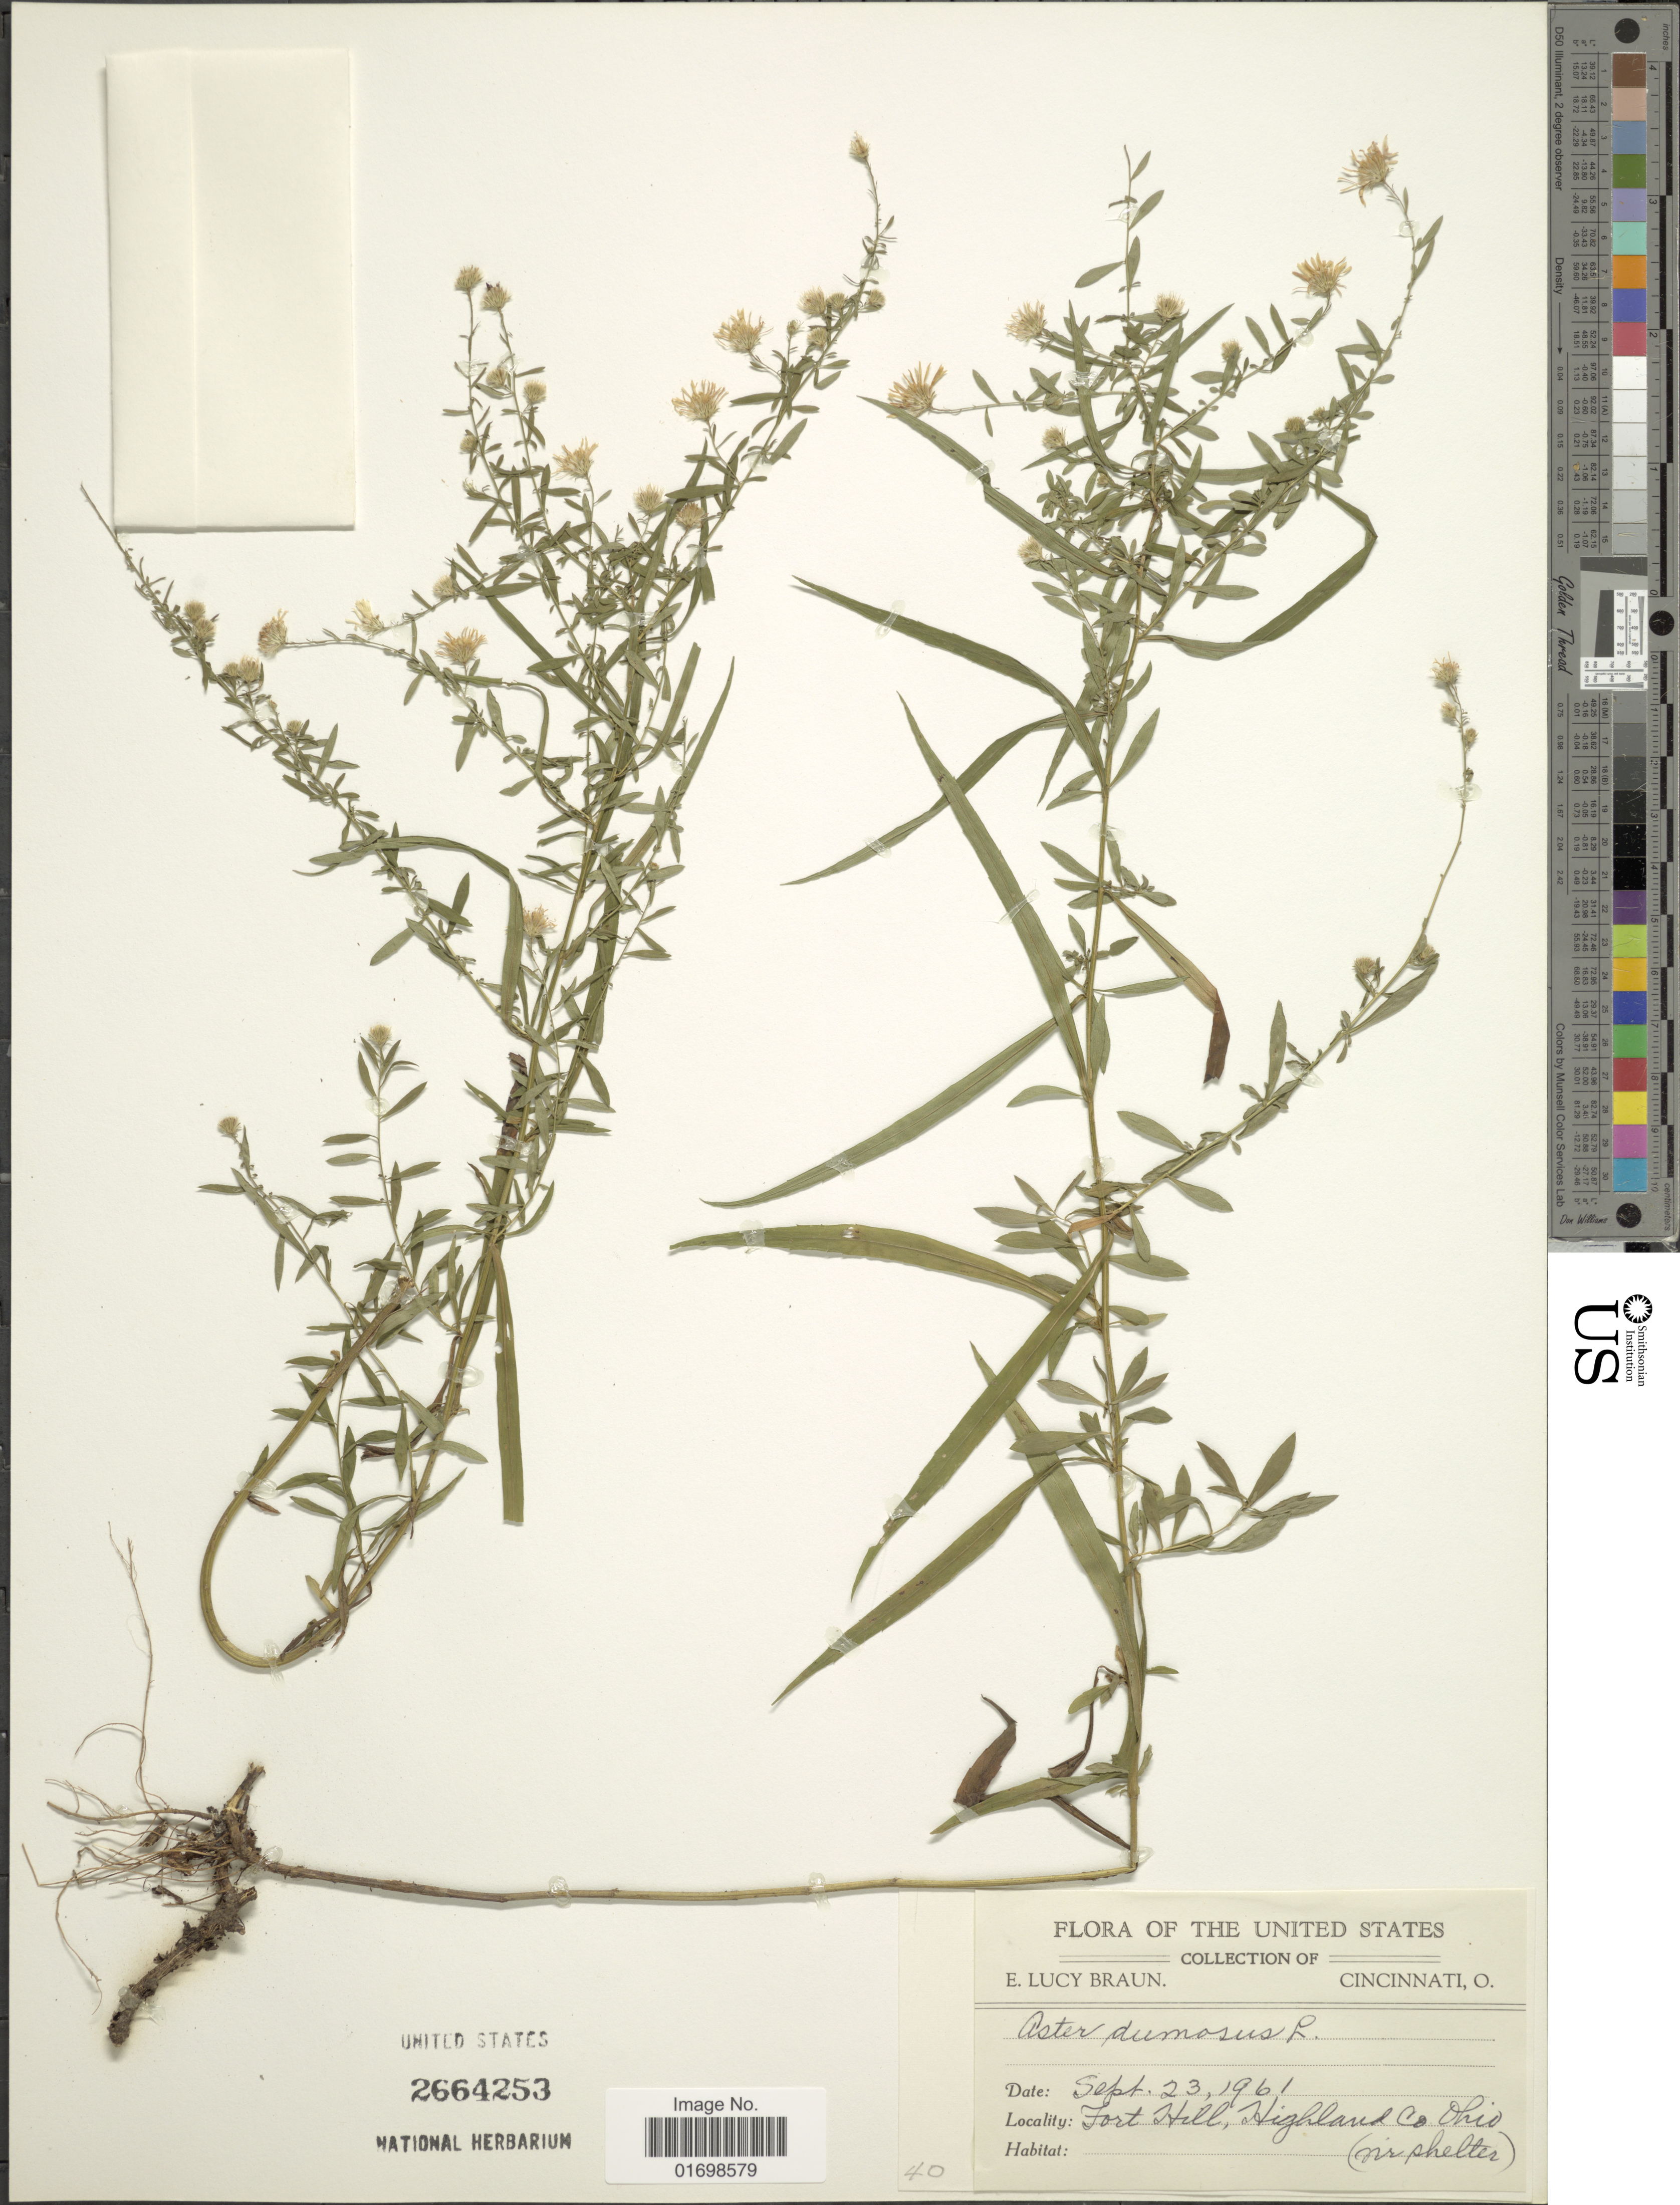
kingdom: Plantae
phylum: Tracheophyta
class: Magnoliopsida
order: Asterales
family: Asteraceae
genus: Symphyotrichum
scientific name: Symphyotrichum dumosum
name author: (L.) G.L. Nesom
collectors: E. L. Braun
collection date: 1961-09-23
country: United States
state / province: Ohio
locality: Fort Hill, Highland Co, Ohio (nr shelter).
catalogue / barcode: US 2664253